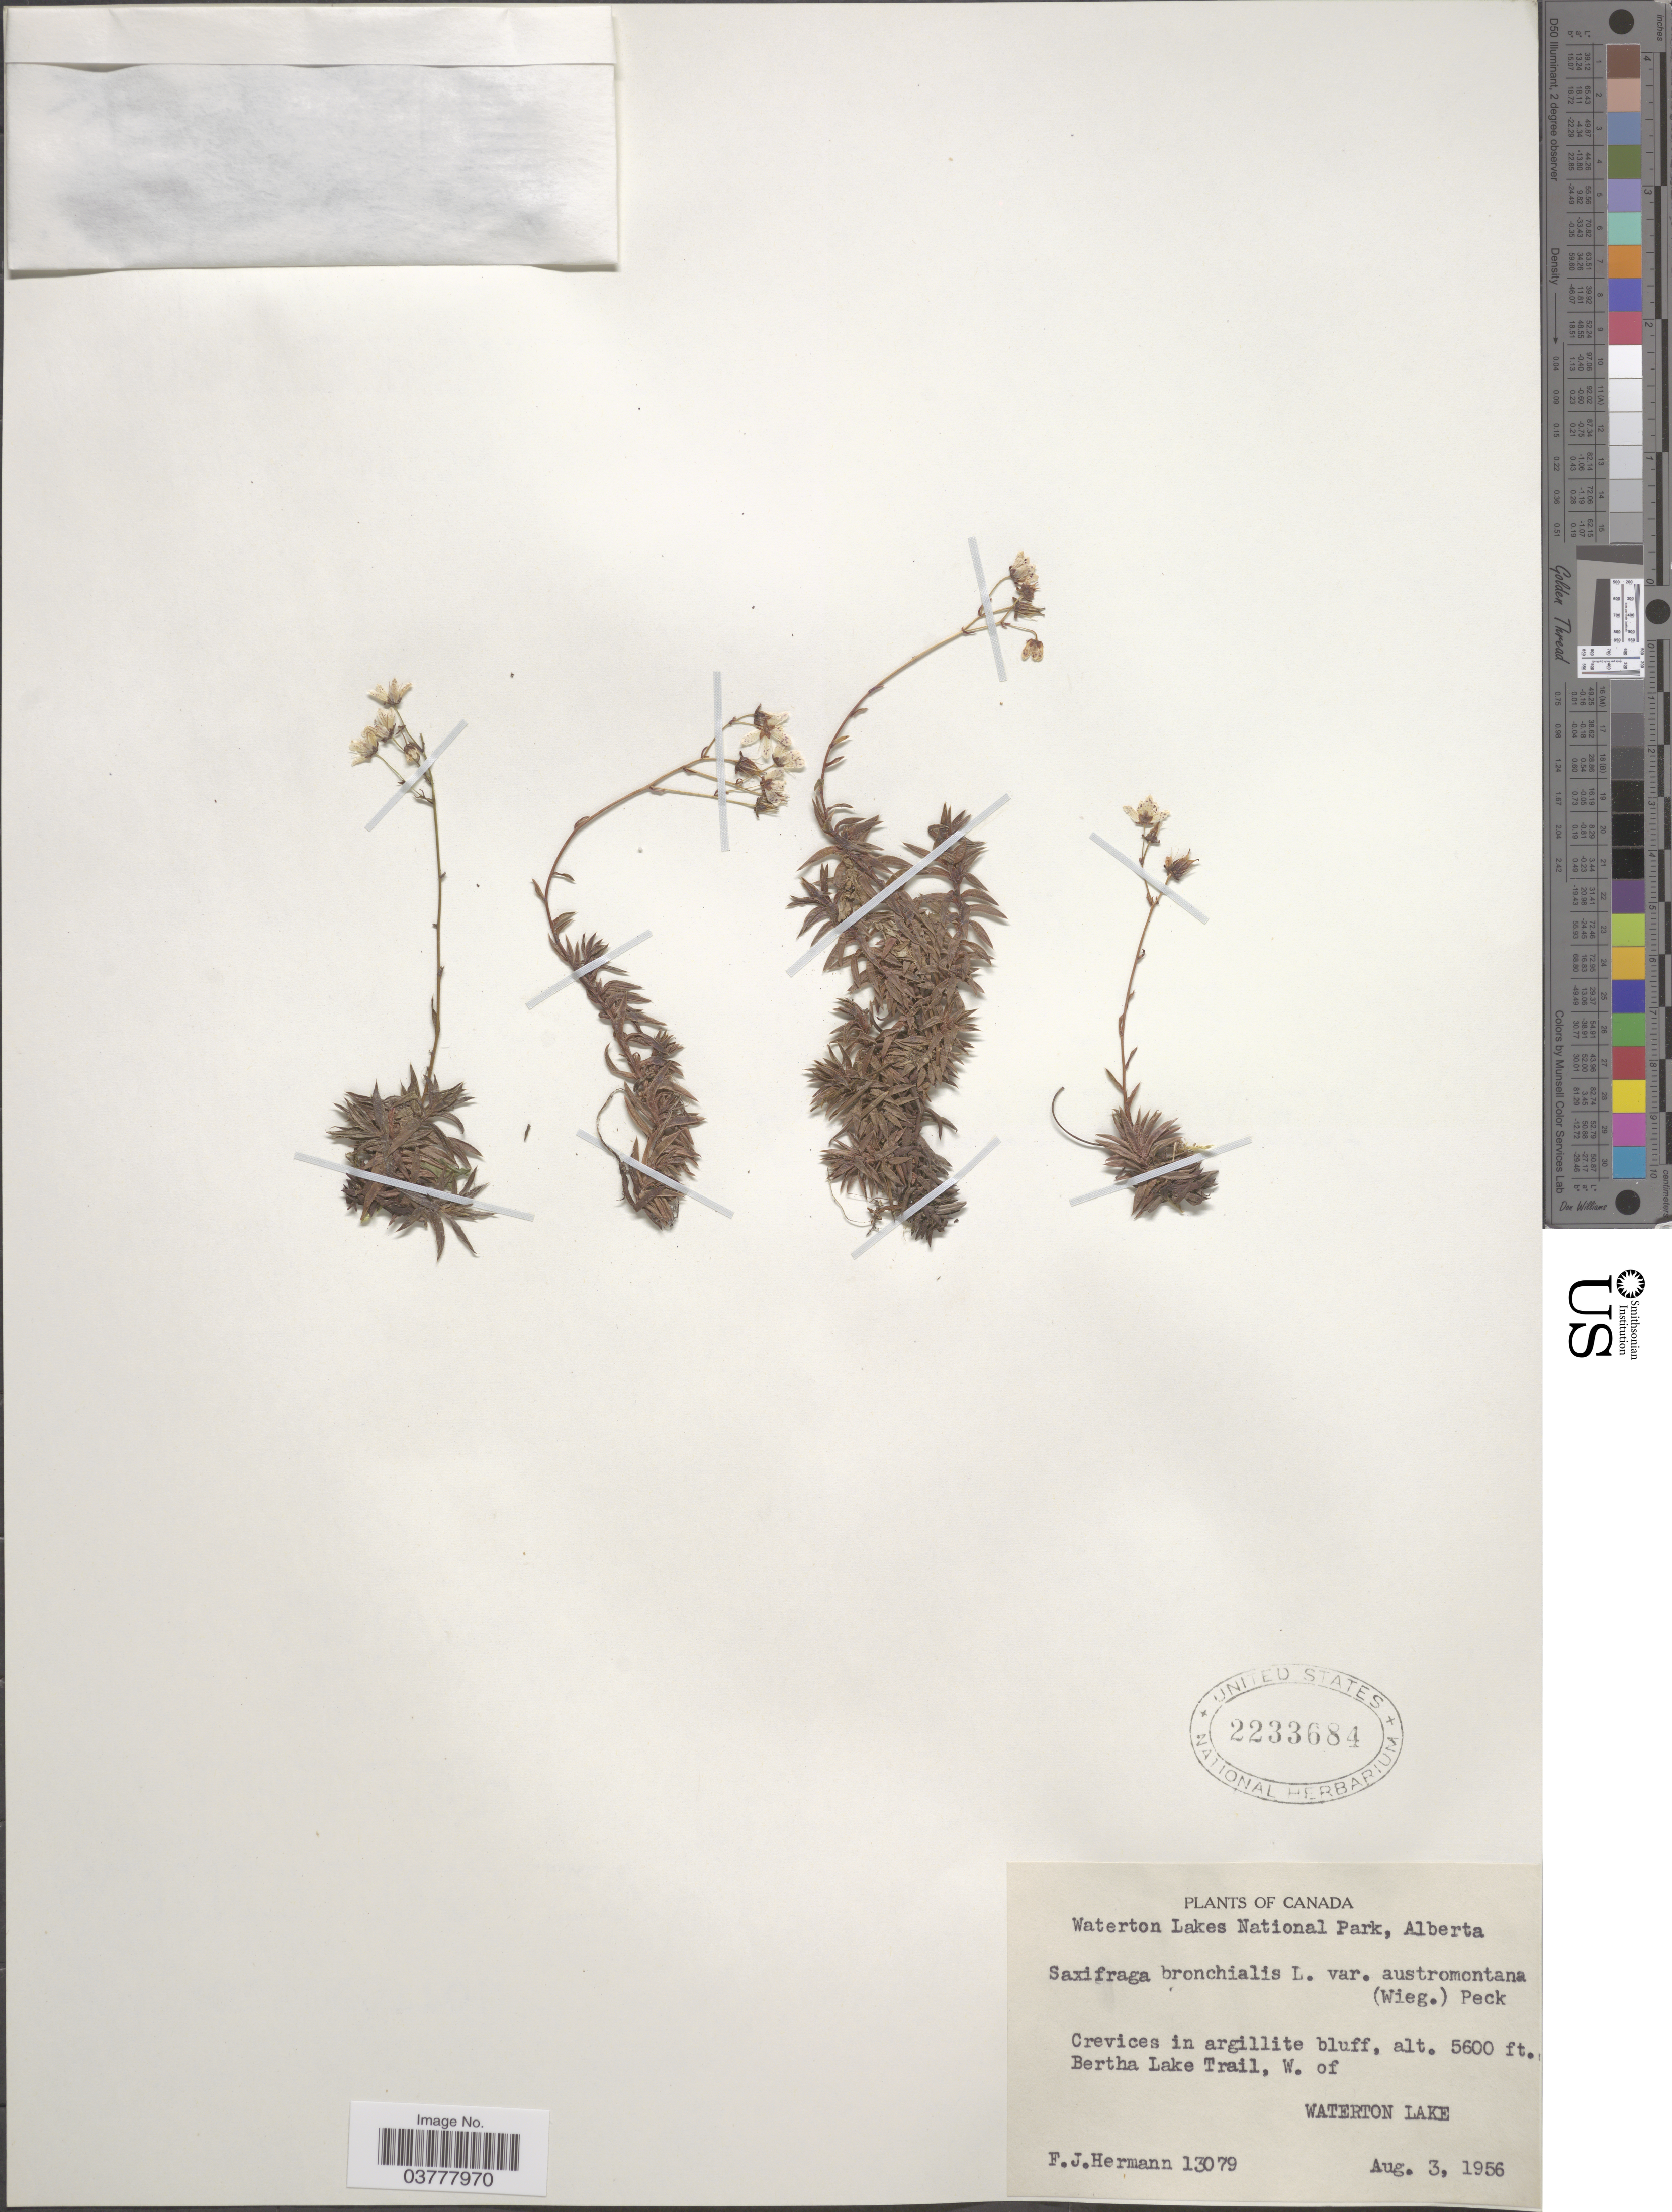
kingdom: Plantae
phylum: Tracheophyta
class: Magnoliopsida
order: Saxifragales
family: Saxifragaceae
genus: Saxifraga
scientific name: Saxifraga bronchialis subsp. austromontana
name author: (Wiegand) Piper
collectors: F. J. Hermann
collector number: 13079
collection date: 1956-08-03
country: Canada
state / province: Alberta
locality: Waterton Lakes National Park. Bertha Lake Trail, W. of Waterton Lake.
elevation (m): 1707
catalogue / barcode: US 2233684